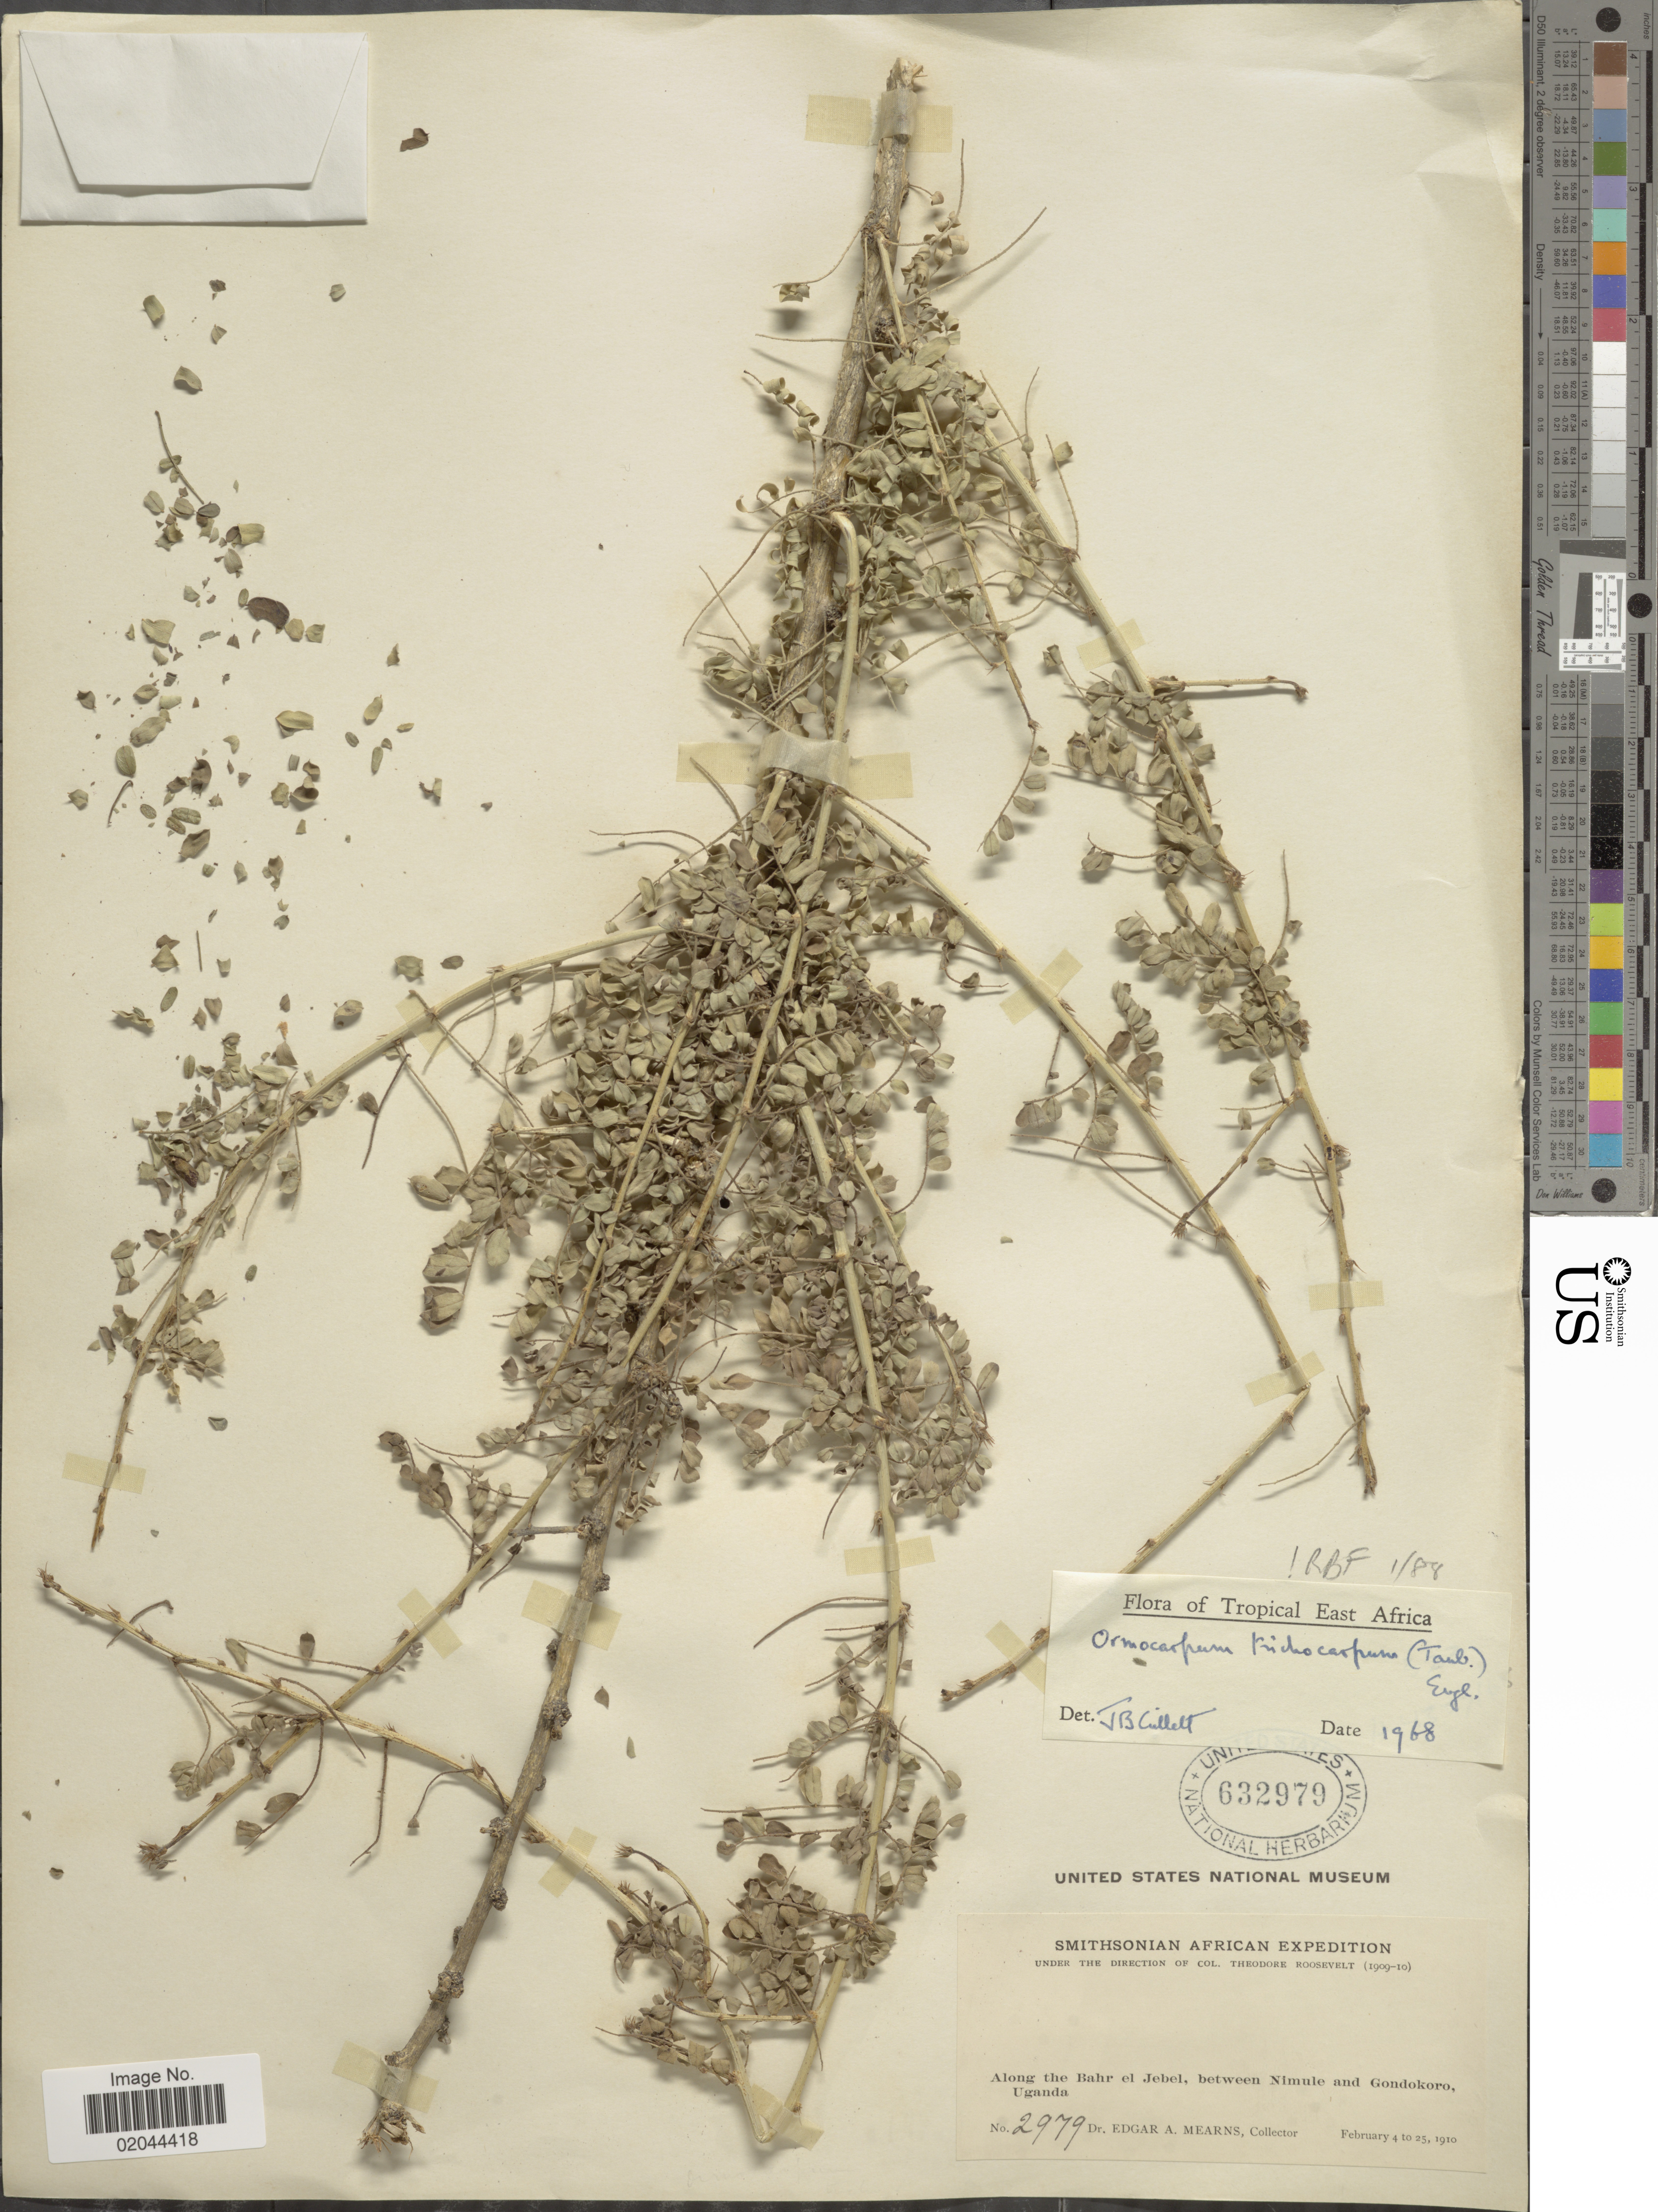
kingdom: Plantae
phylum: Tracheophyta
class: Magnoliopsida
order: Fabales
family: Fabaceae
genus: Ormocarpum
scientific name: Ormocarpum trichocarpum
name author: (Taub.) Engl.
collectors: E. A. Mearns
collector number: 2979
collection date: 1910-02-04/1910-02-25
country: Uganda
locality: Along the Bahr el Jebel, between Nimule and Gondokoro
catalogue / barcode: US 632979